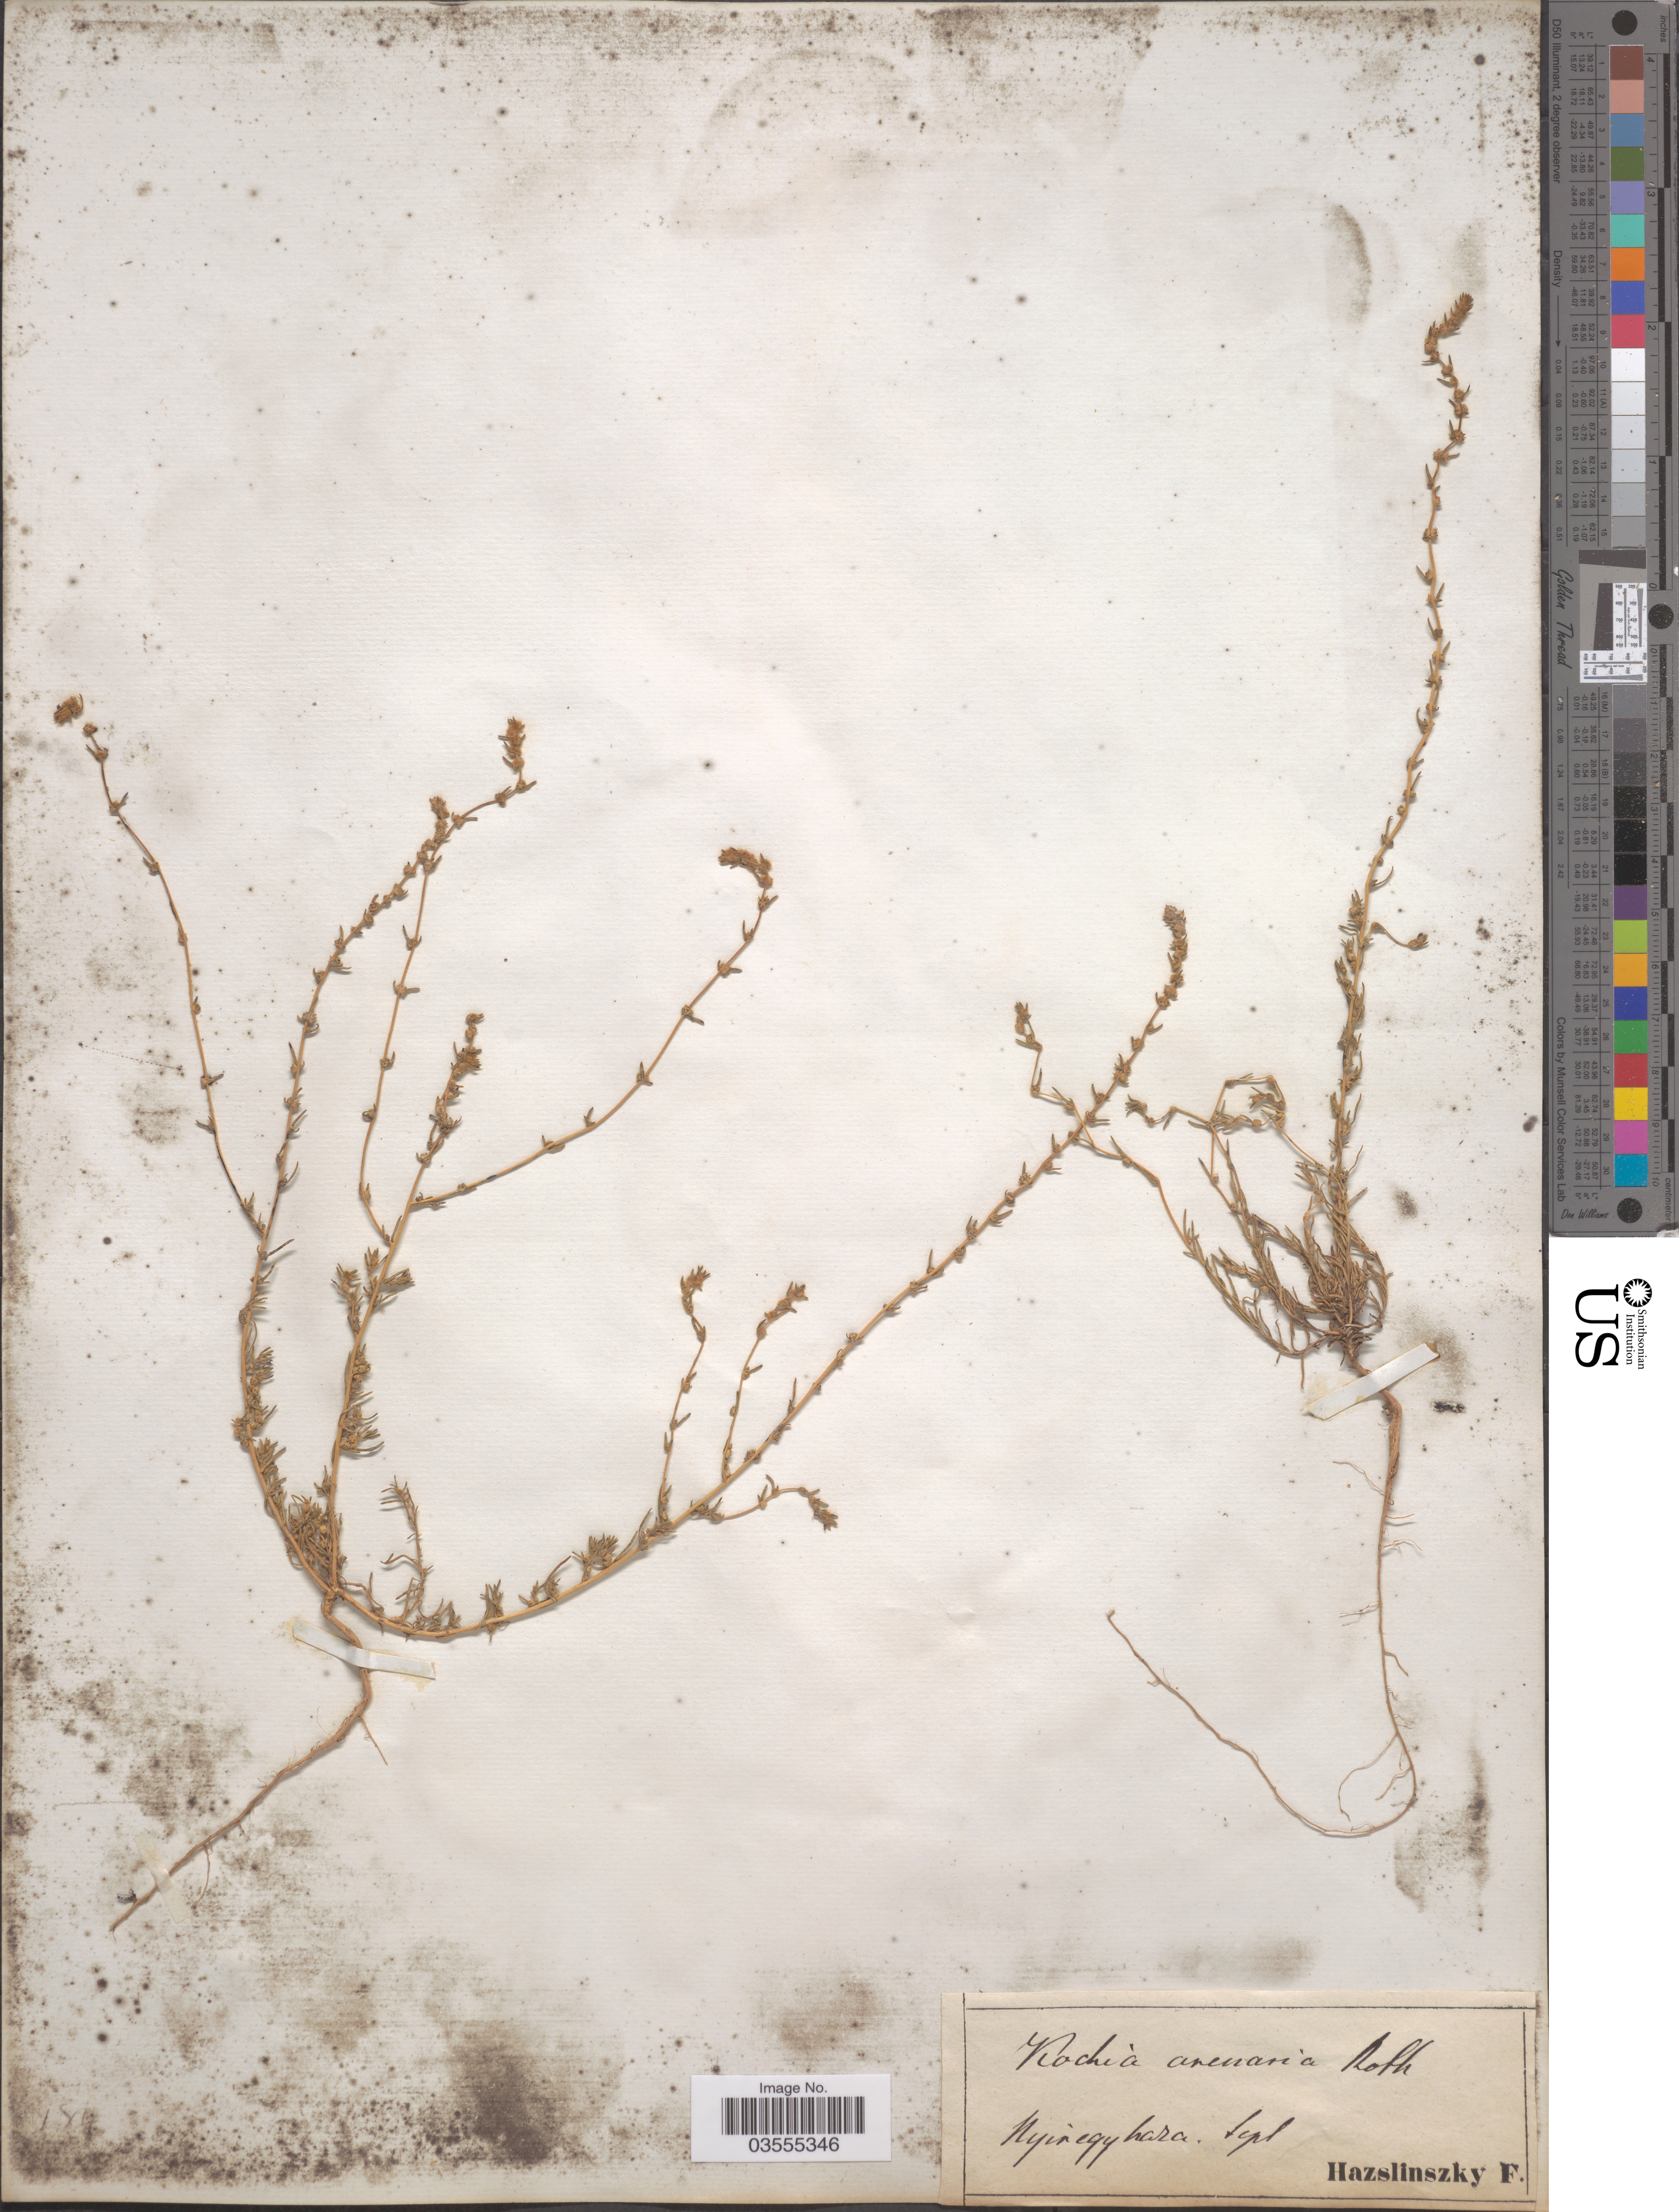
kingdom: Plantae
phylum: Tracheophyta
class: Magnoliopsida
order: Caryophyllales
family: Amaranthaceae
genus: Bassia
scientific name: Bassia laniflora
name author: (S.G. Gmel.) A.J. Scott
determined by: Strong, Mark T., (BOT), Smithsonian Institution - National Museum of Natural History (UNITED STATES)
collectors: F. Hazslinszky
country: Hungary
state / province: Nyíregyháza